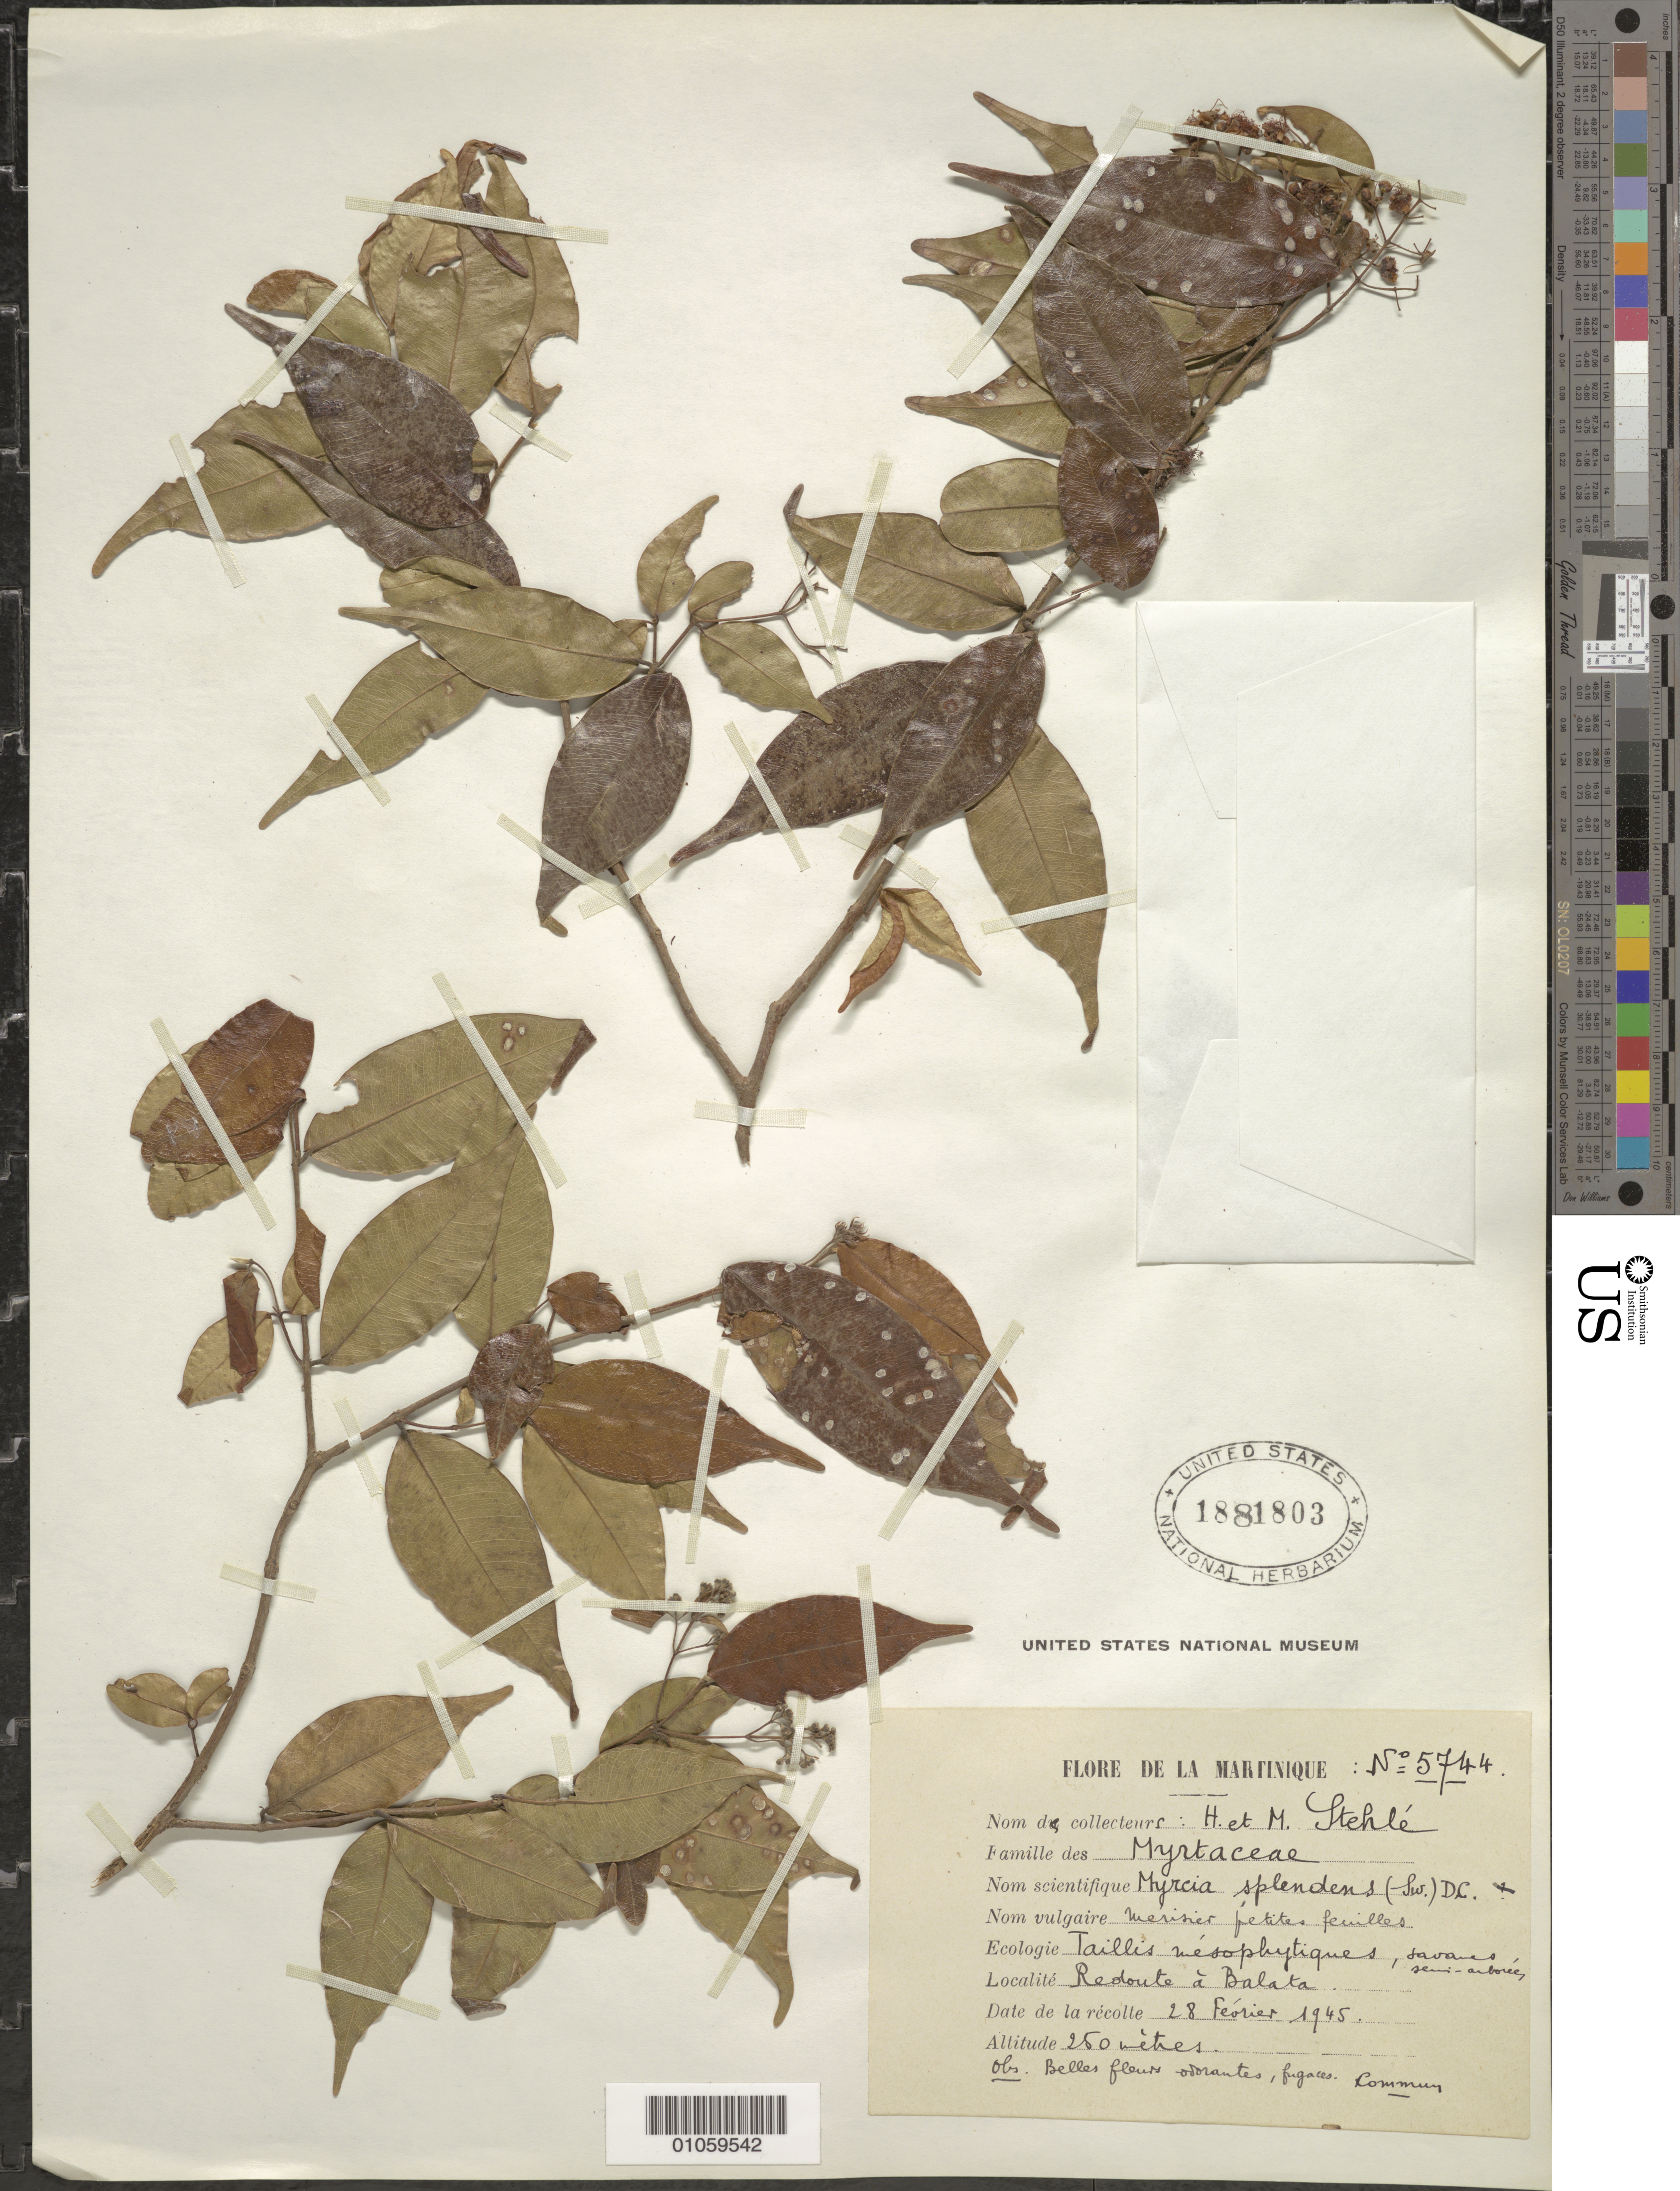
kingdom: Plantae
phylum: Tracheophyta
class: Magnoliopsida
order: Myrtales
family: Myrtaceae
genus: Myrcia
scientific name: Myrcia splendens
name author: (Sw.) DC.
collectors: H. Stehlé & M. Stehlé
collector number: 5744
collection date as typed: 28 Feb 1945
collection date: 1945-02-28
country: Martinique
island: Martinique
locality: Redonte à Balata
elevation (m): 250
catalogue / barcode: US 1881803